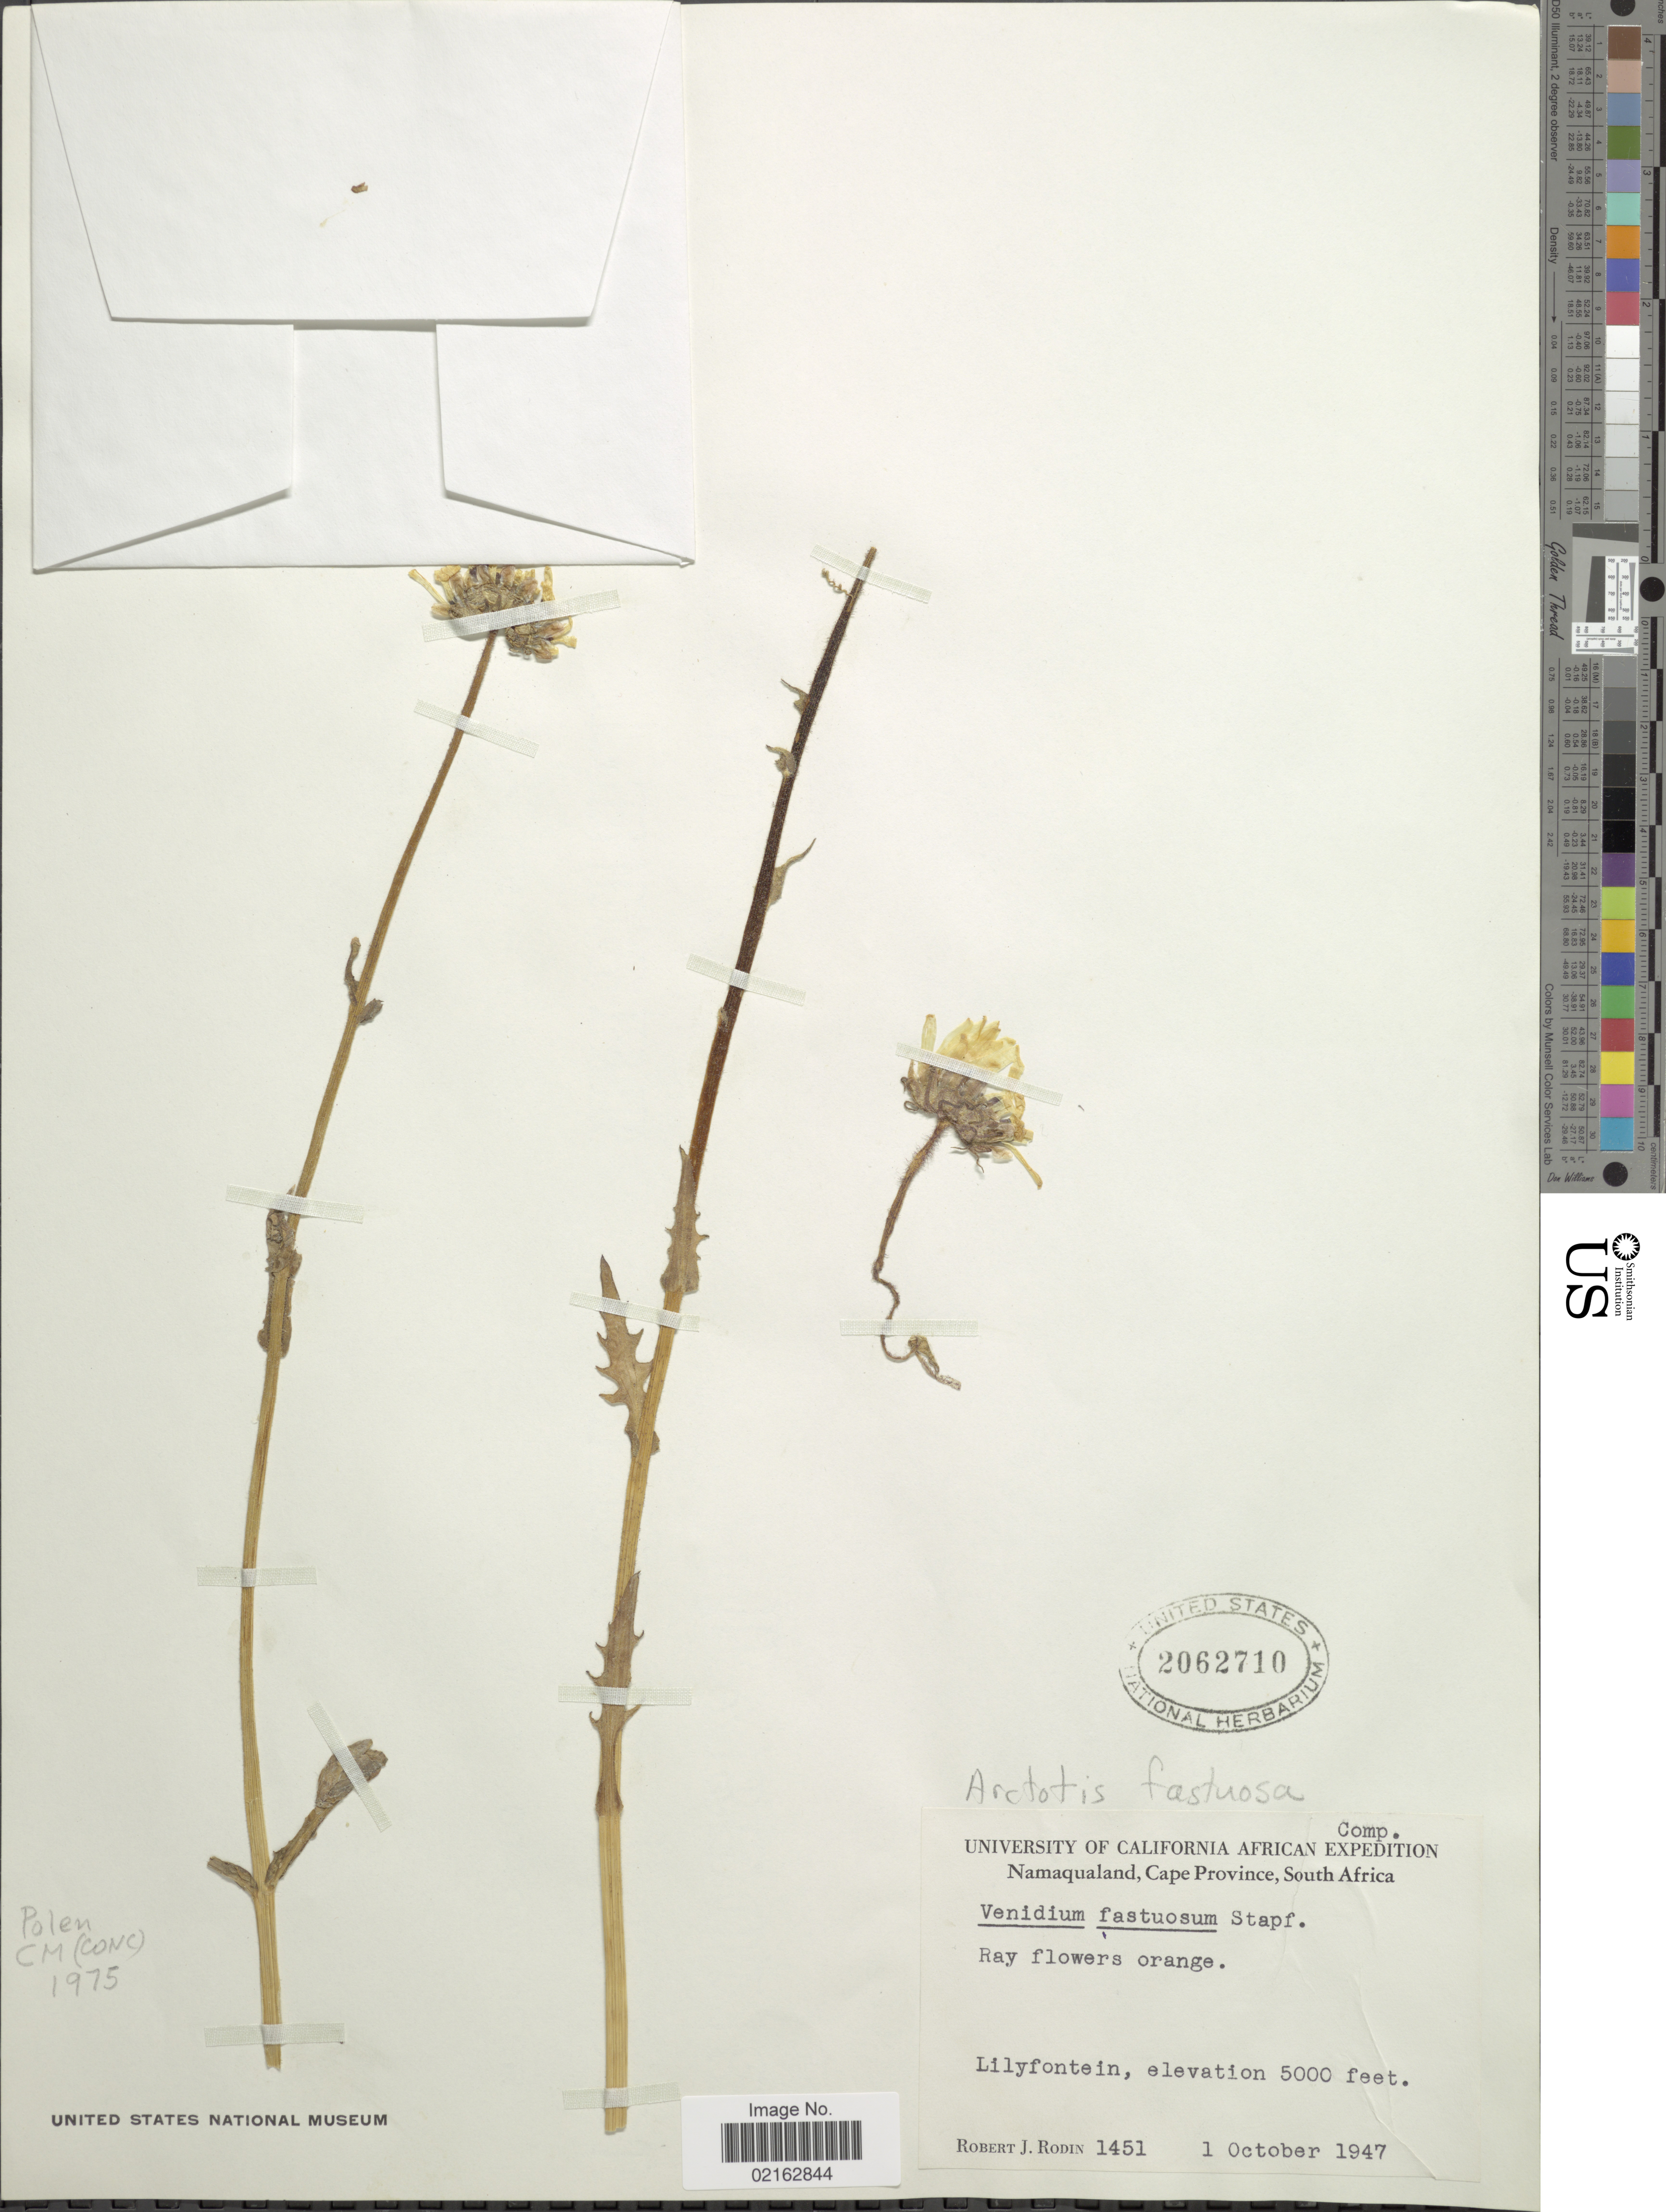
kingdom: Plantae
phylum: Tracheophyta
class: Magnoliopsida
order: Asterales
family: Asteraceae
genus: Arctotis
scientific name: Arctotis fastuosa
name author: Jacq.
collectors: R. J. Rodin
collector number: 1451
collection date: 1947-10-01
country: South Africa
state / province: Northern Cape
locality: Namaqualand, Cape Province, South Africa. Lilyfontein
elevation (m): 1524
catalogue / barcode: US 2062710